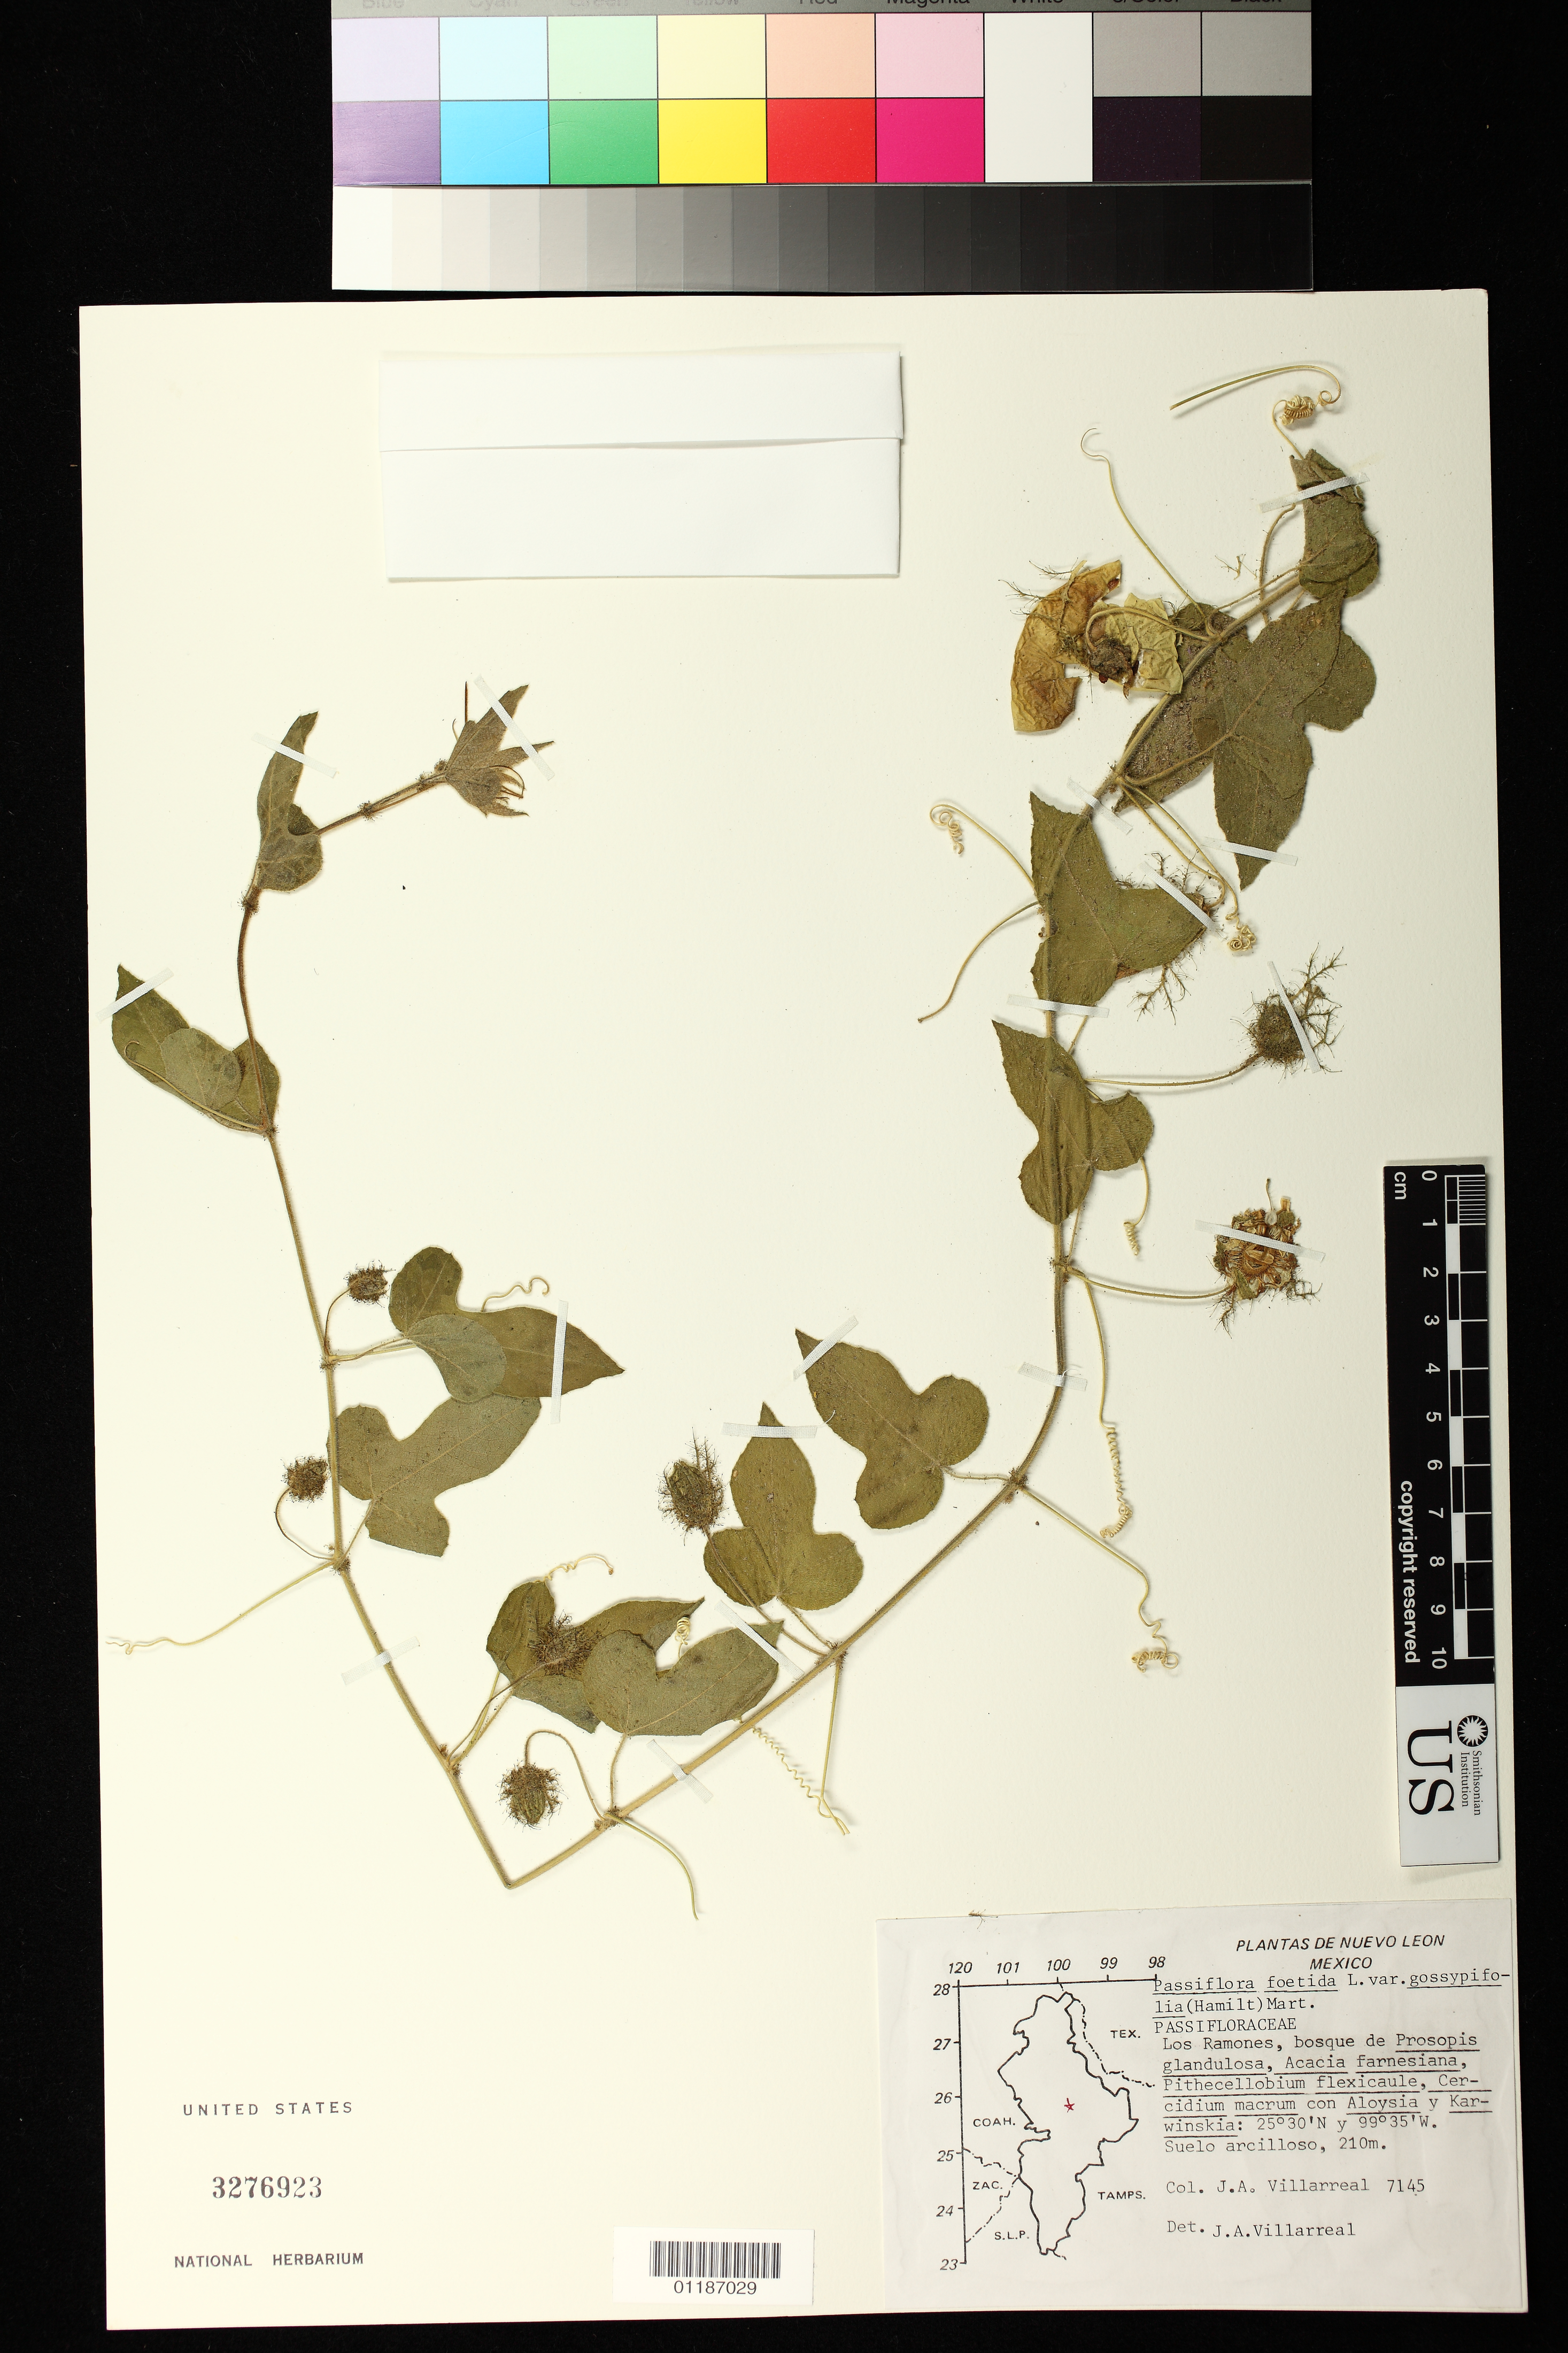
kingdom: Plantae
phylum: Tracheophyta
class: Magnoliopsida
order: Malpighiales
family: Passifloraceae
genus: Passiflora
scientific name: Passiflora foetida var. gossypiifolia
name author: (Desv.) Mast.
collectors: J. Villarreal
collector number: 7145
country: Mexico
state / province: Nuevo León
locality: Los Ramones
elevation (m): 120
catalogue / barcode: US 3276923